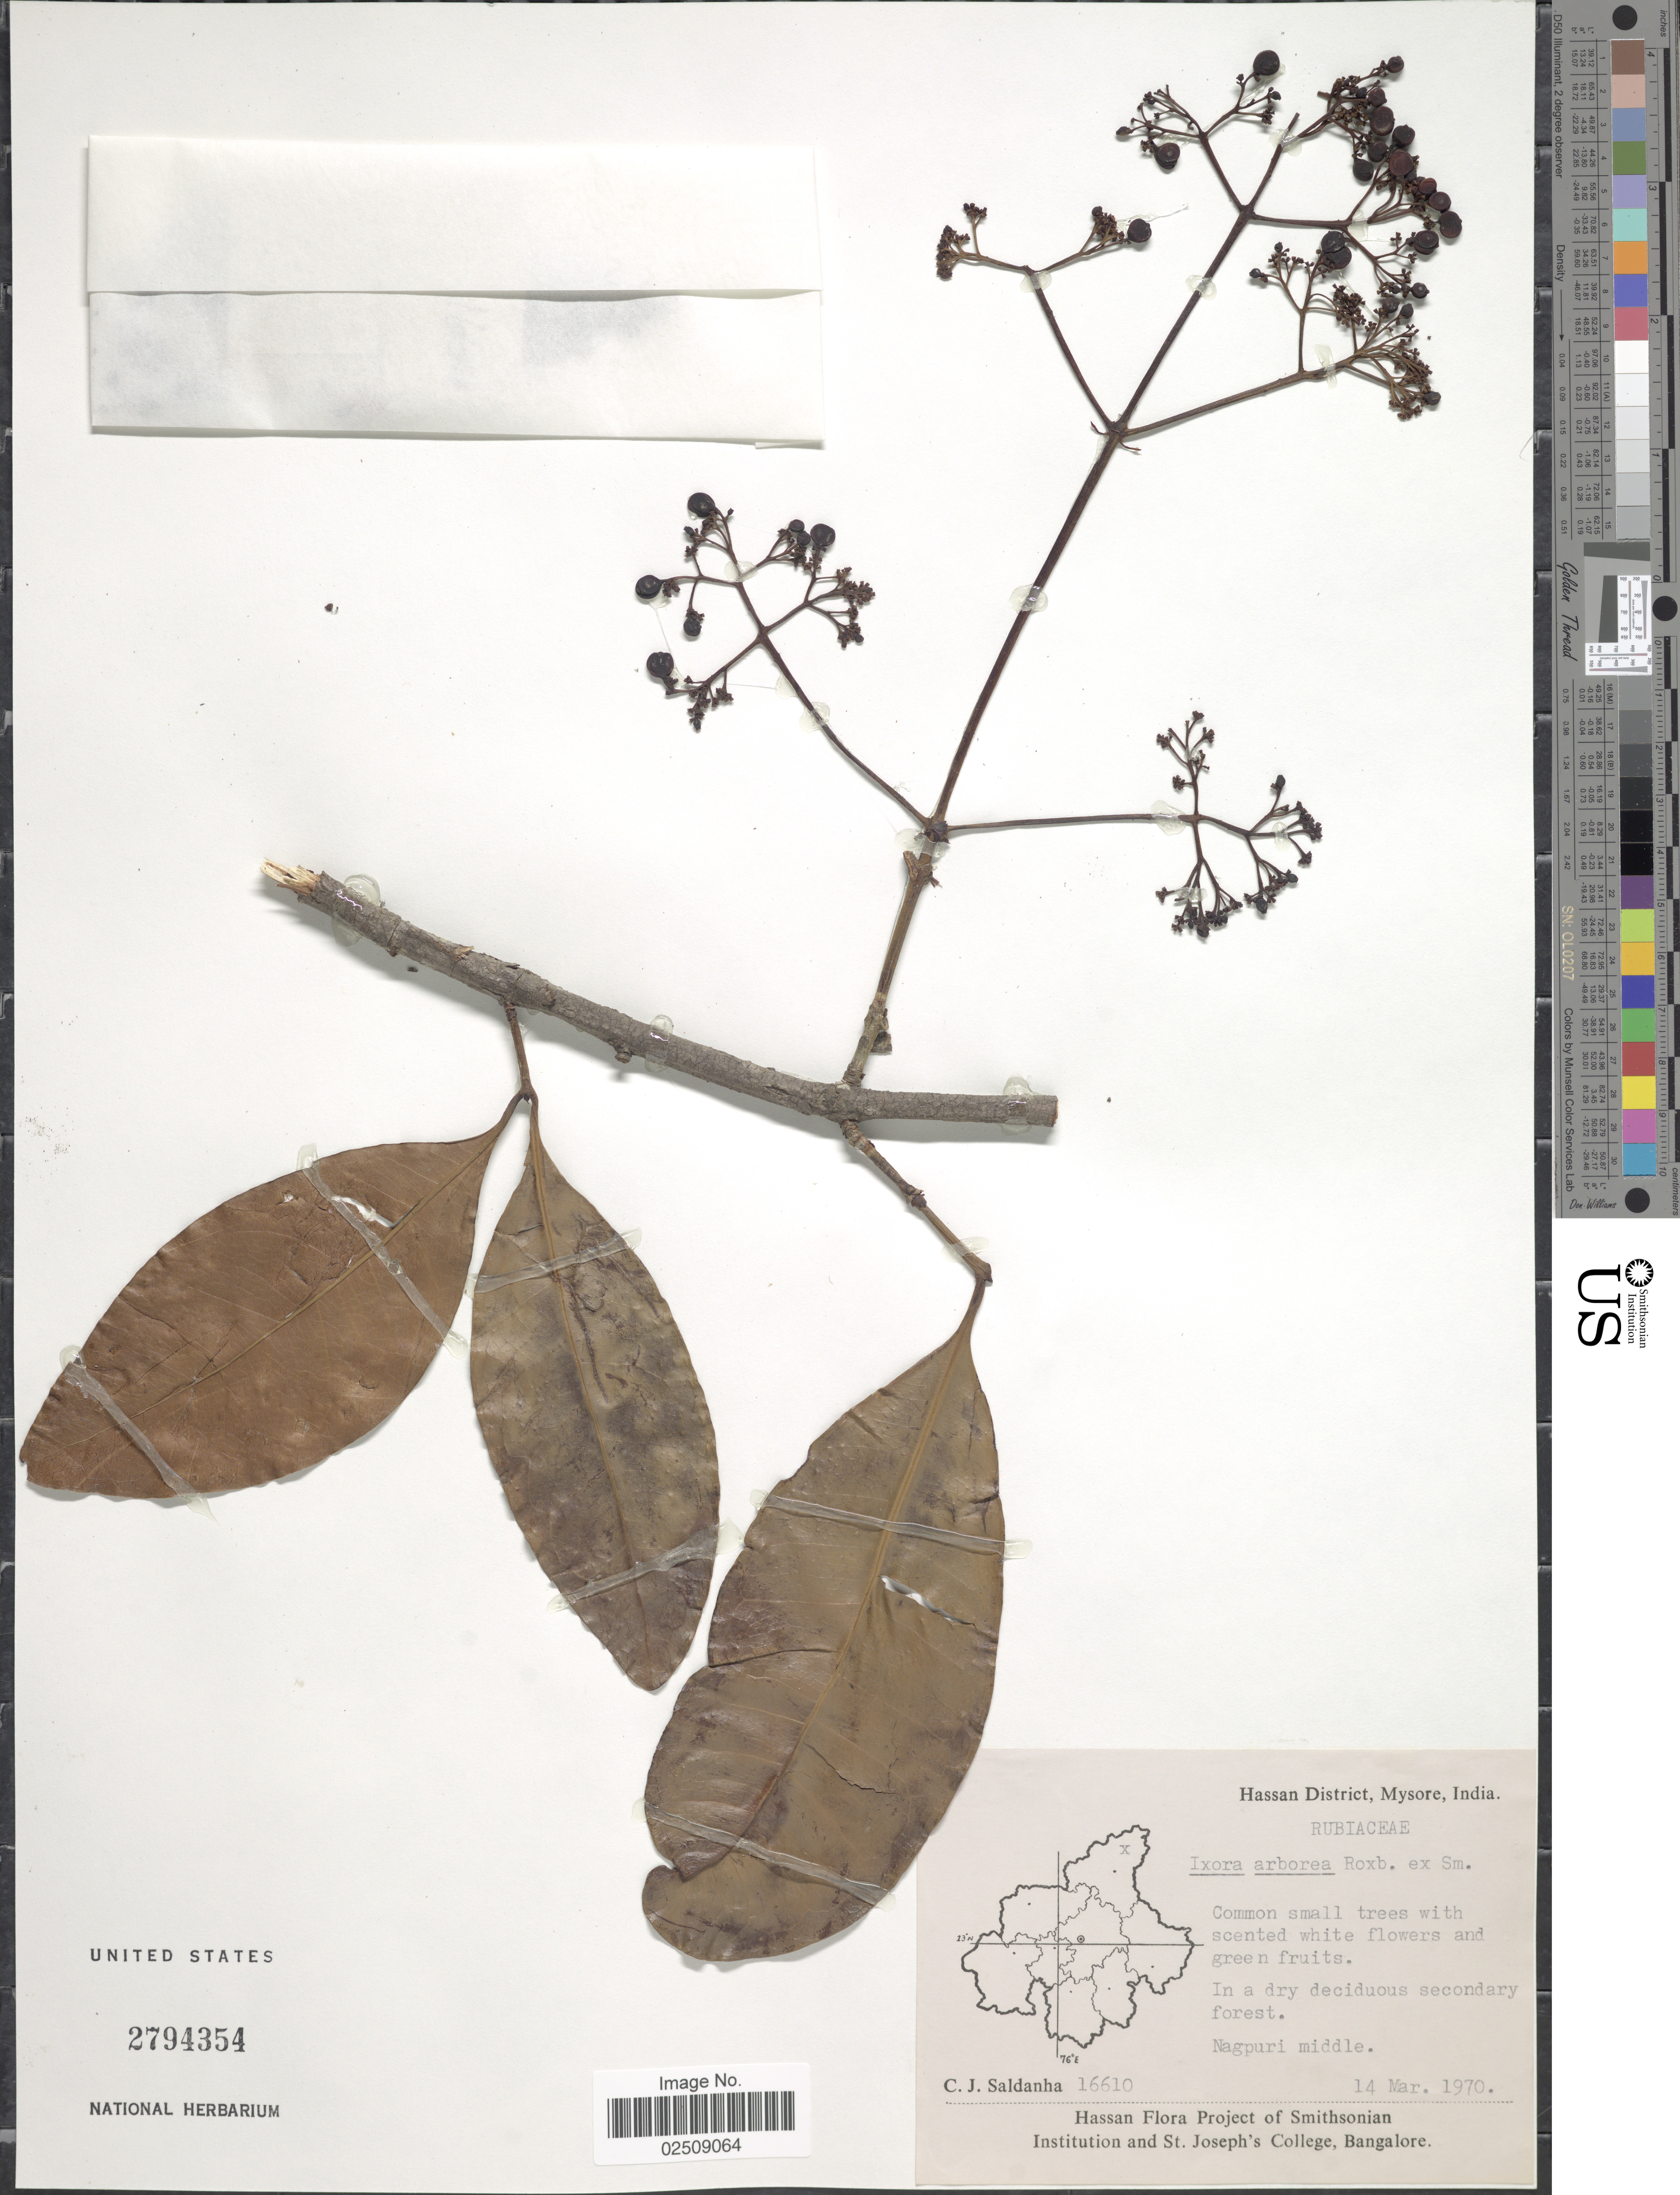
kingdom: Plantae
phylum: Tracheophyta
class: Magnoliopsida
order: Gentianales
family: Rubiaceae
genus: Ixora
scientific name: Ixora arborea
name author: Blanco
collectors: C. J. Saldanha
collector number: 16610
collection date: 1970-03-14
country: India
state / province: Karnataka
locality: Hassan District, Mysore. Nagpuri middle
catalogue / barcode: US 2794354